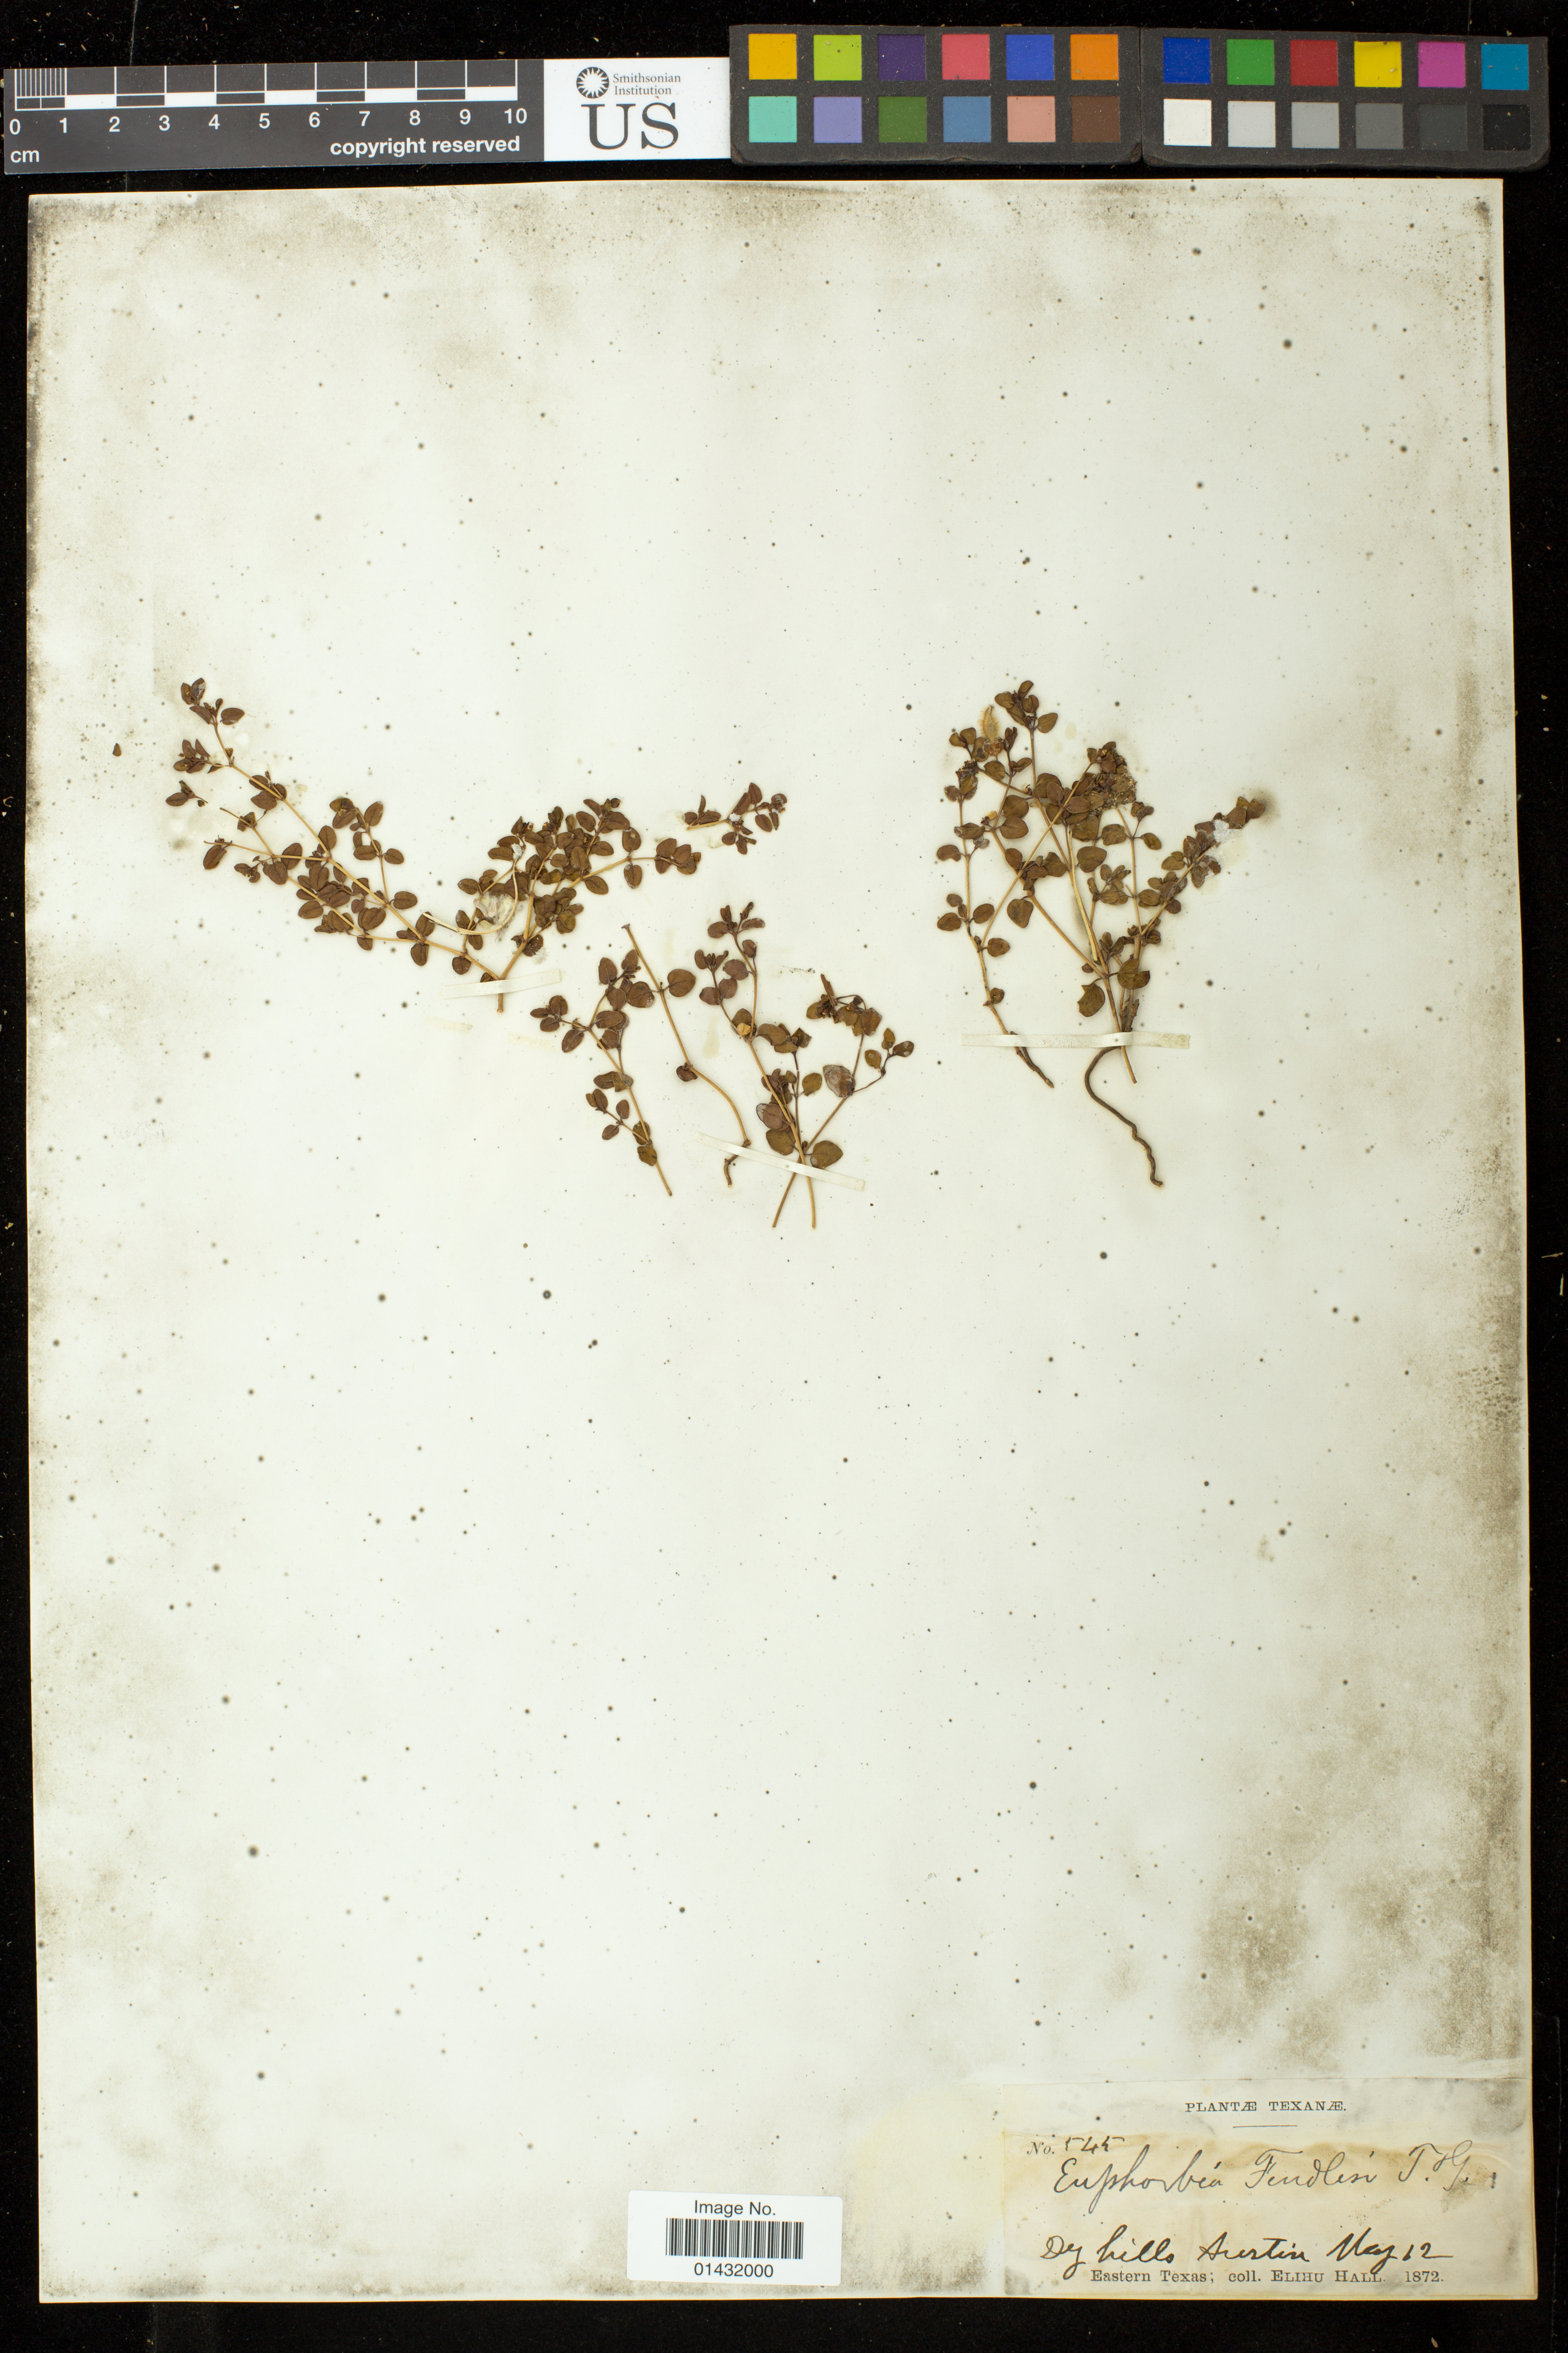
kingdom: Plantae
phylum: Tracheophyta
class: Magnoliopsida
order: Malpighiales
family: Euphorbiaceae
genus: Euphorbia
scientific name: Euphorbia fendleri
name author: Torr. & A. Gray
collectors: E. Hall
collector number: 545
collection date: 1872-05-12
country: United States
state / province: Texas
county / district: Travis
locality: Dry hills Austin